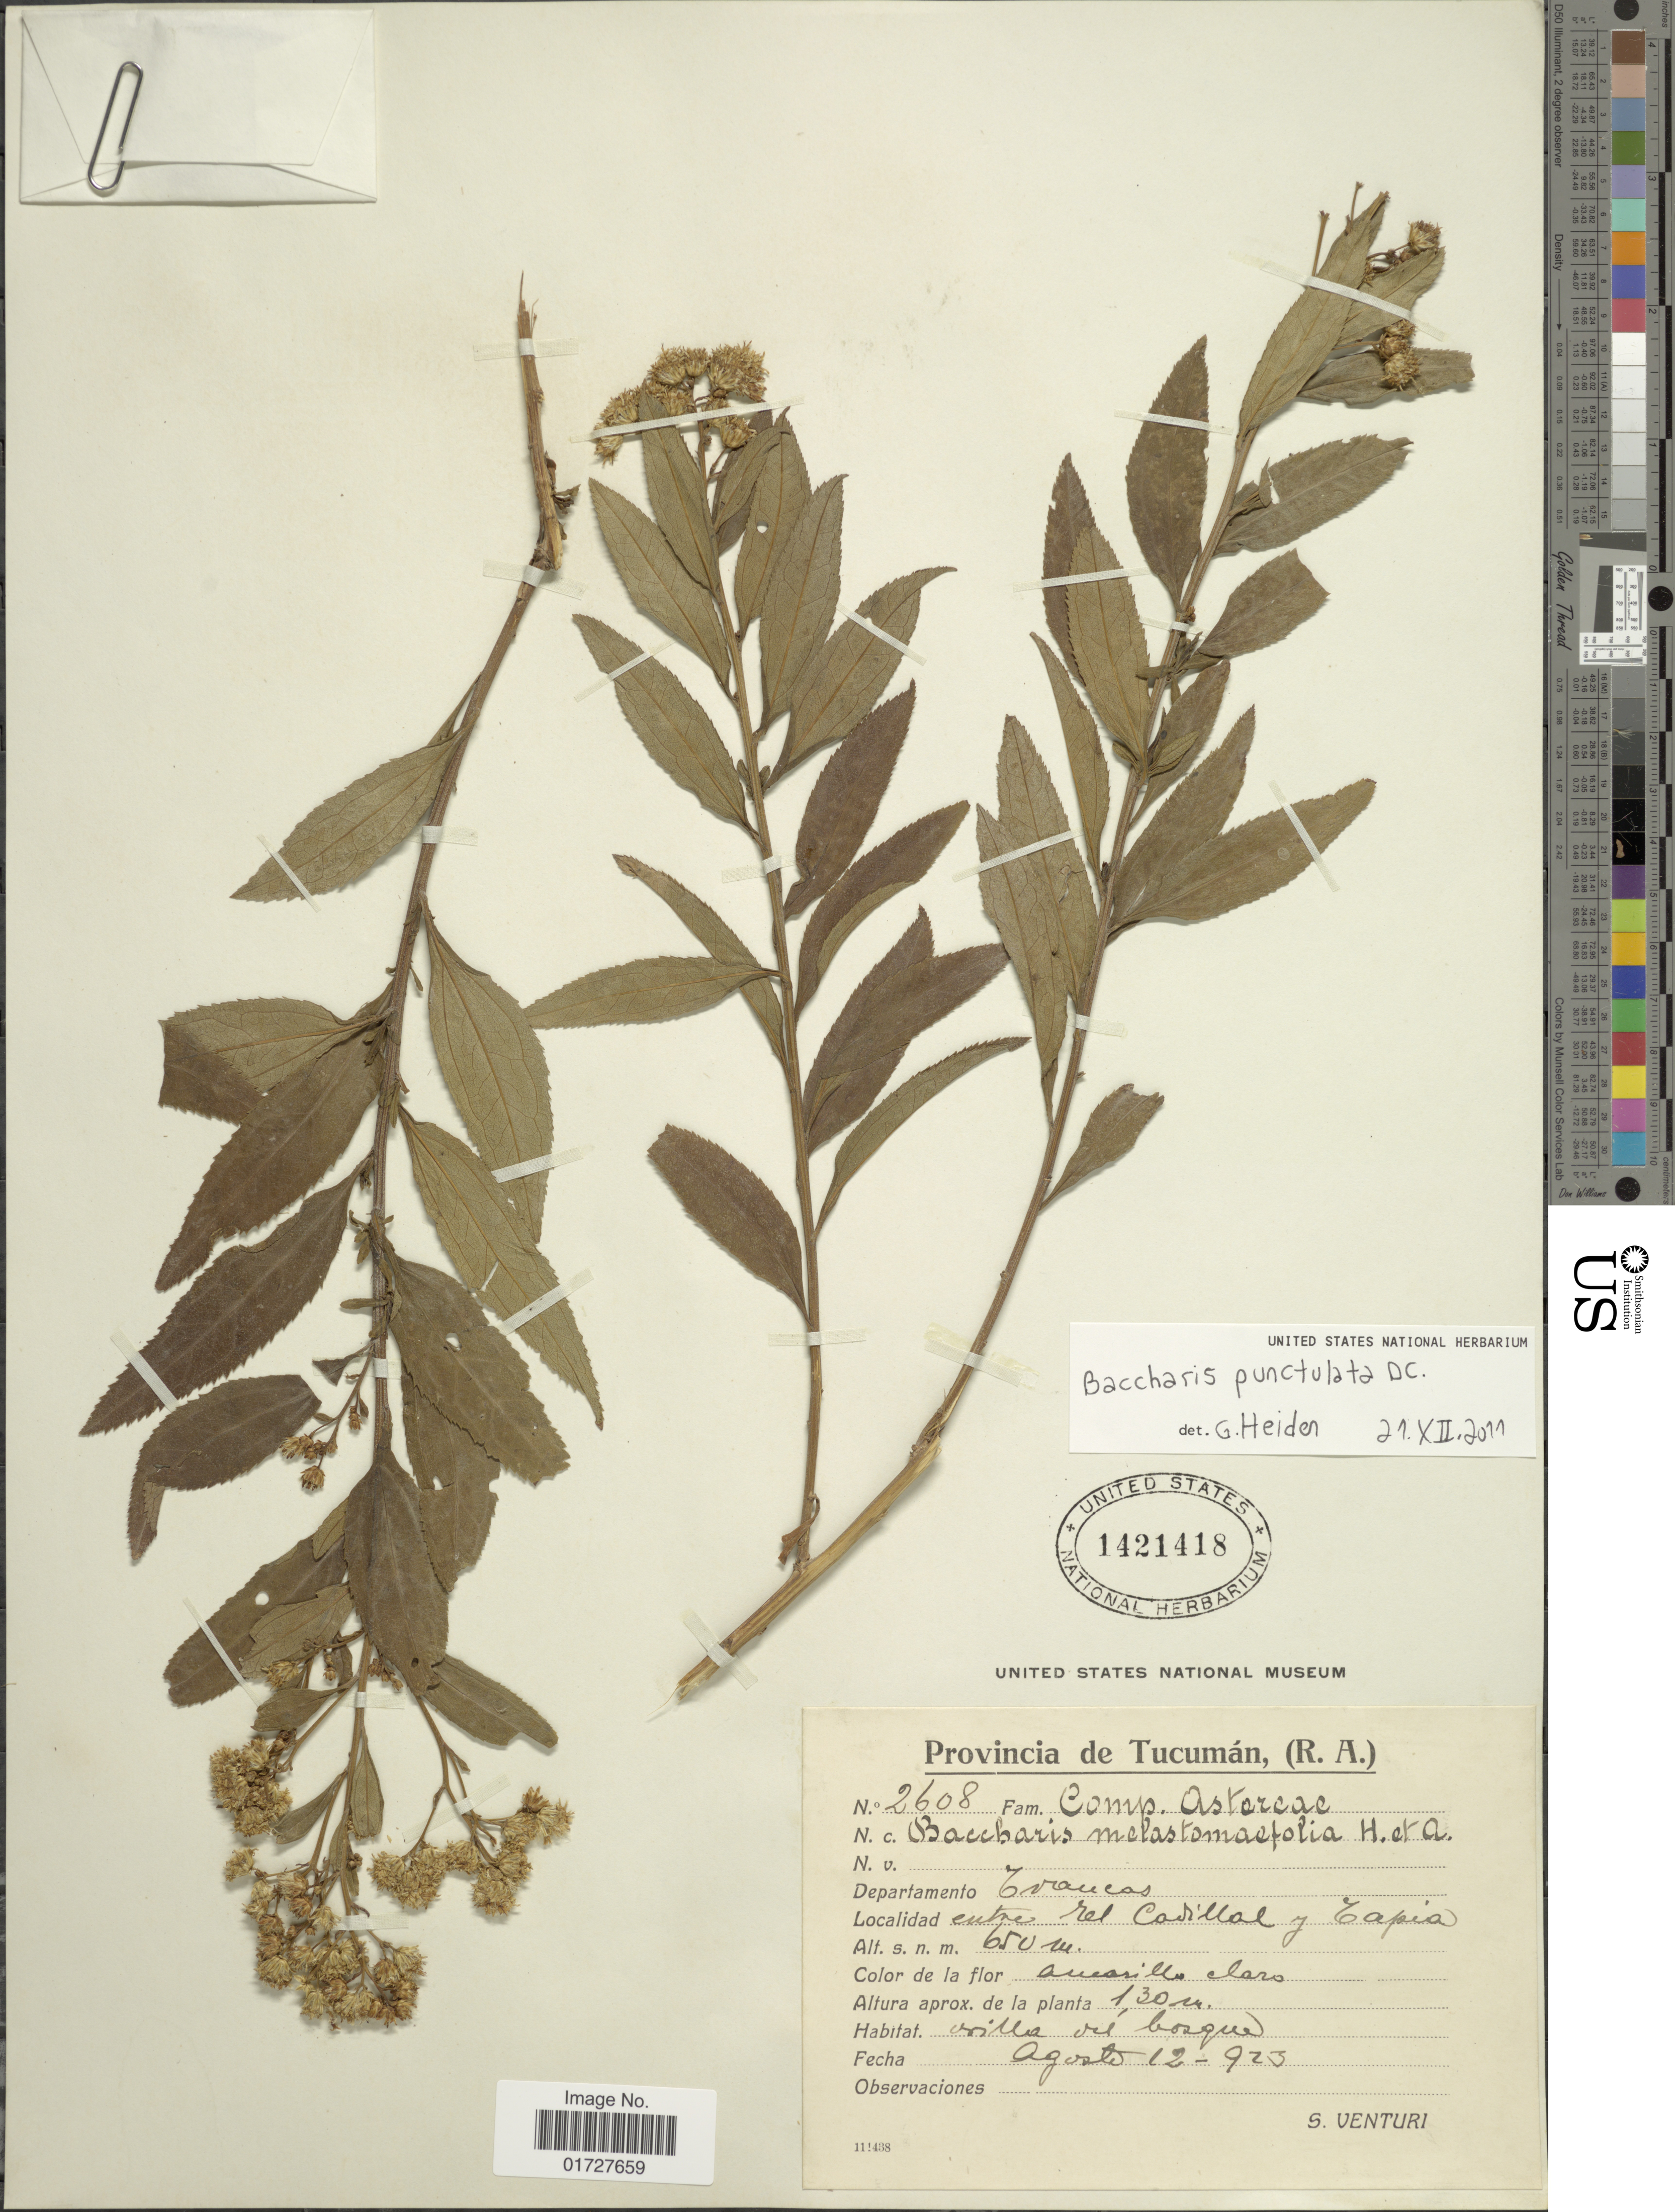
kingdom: Plantae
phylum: Tracheophyta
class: Magnoliopsida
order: Asterales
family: Asteraceae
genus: Baccharis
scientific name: Baccharis punctulata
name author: DC.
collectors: S. Venturi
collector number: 2608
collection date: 1923-08-12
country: Argentina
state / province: Tucuman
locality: Departamento Croucas, entre del Cadillal y Tapia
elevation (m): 650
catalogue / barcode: US 1421418